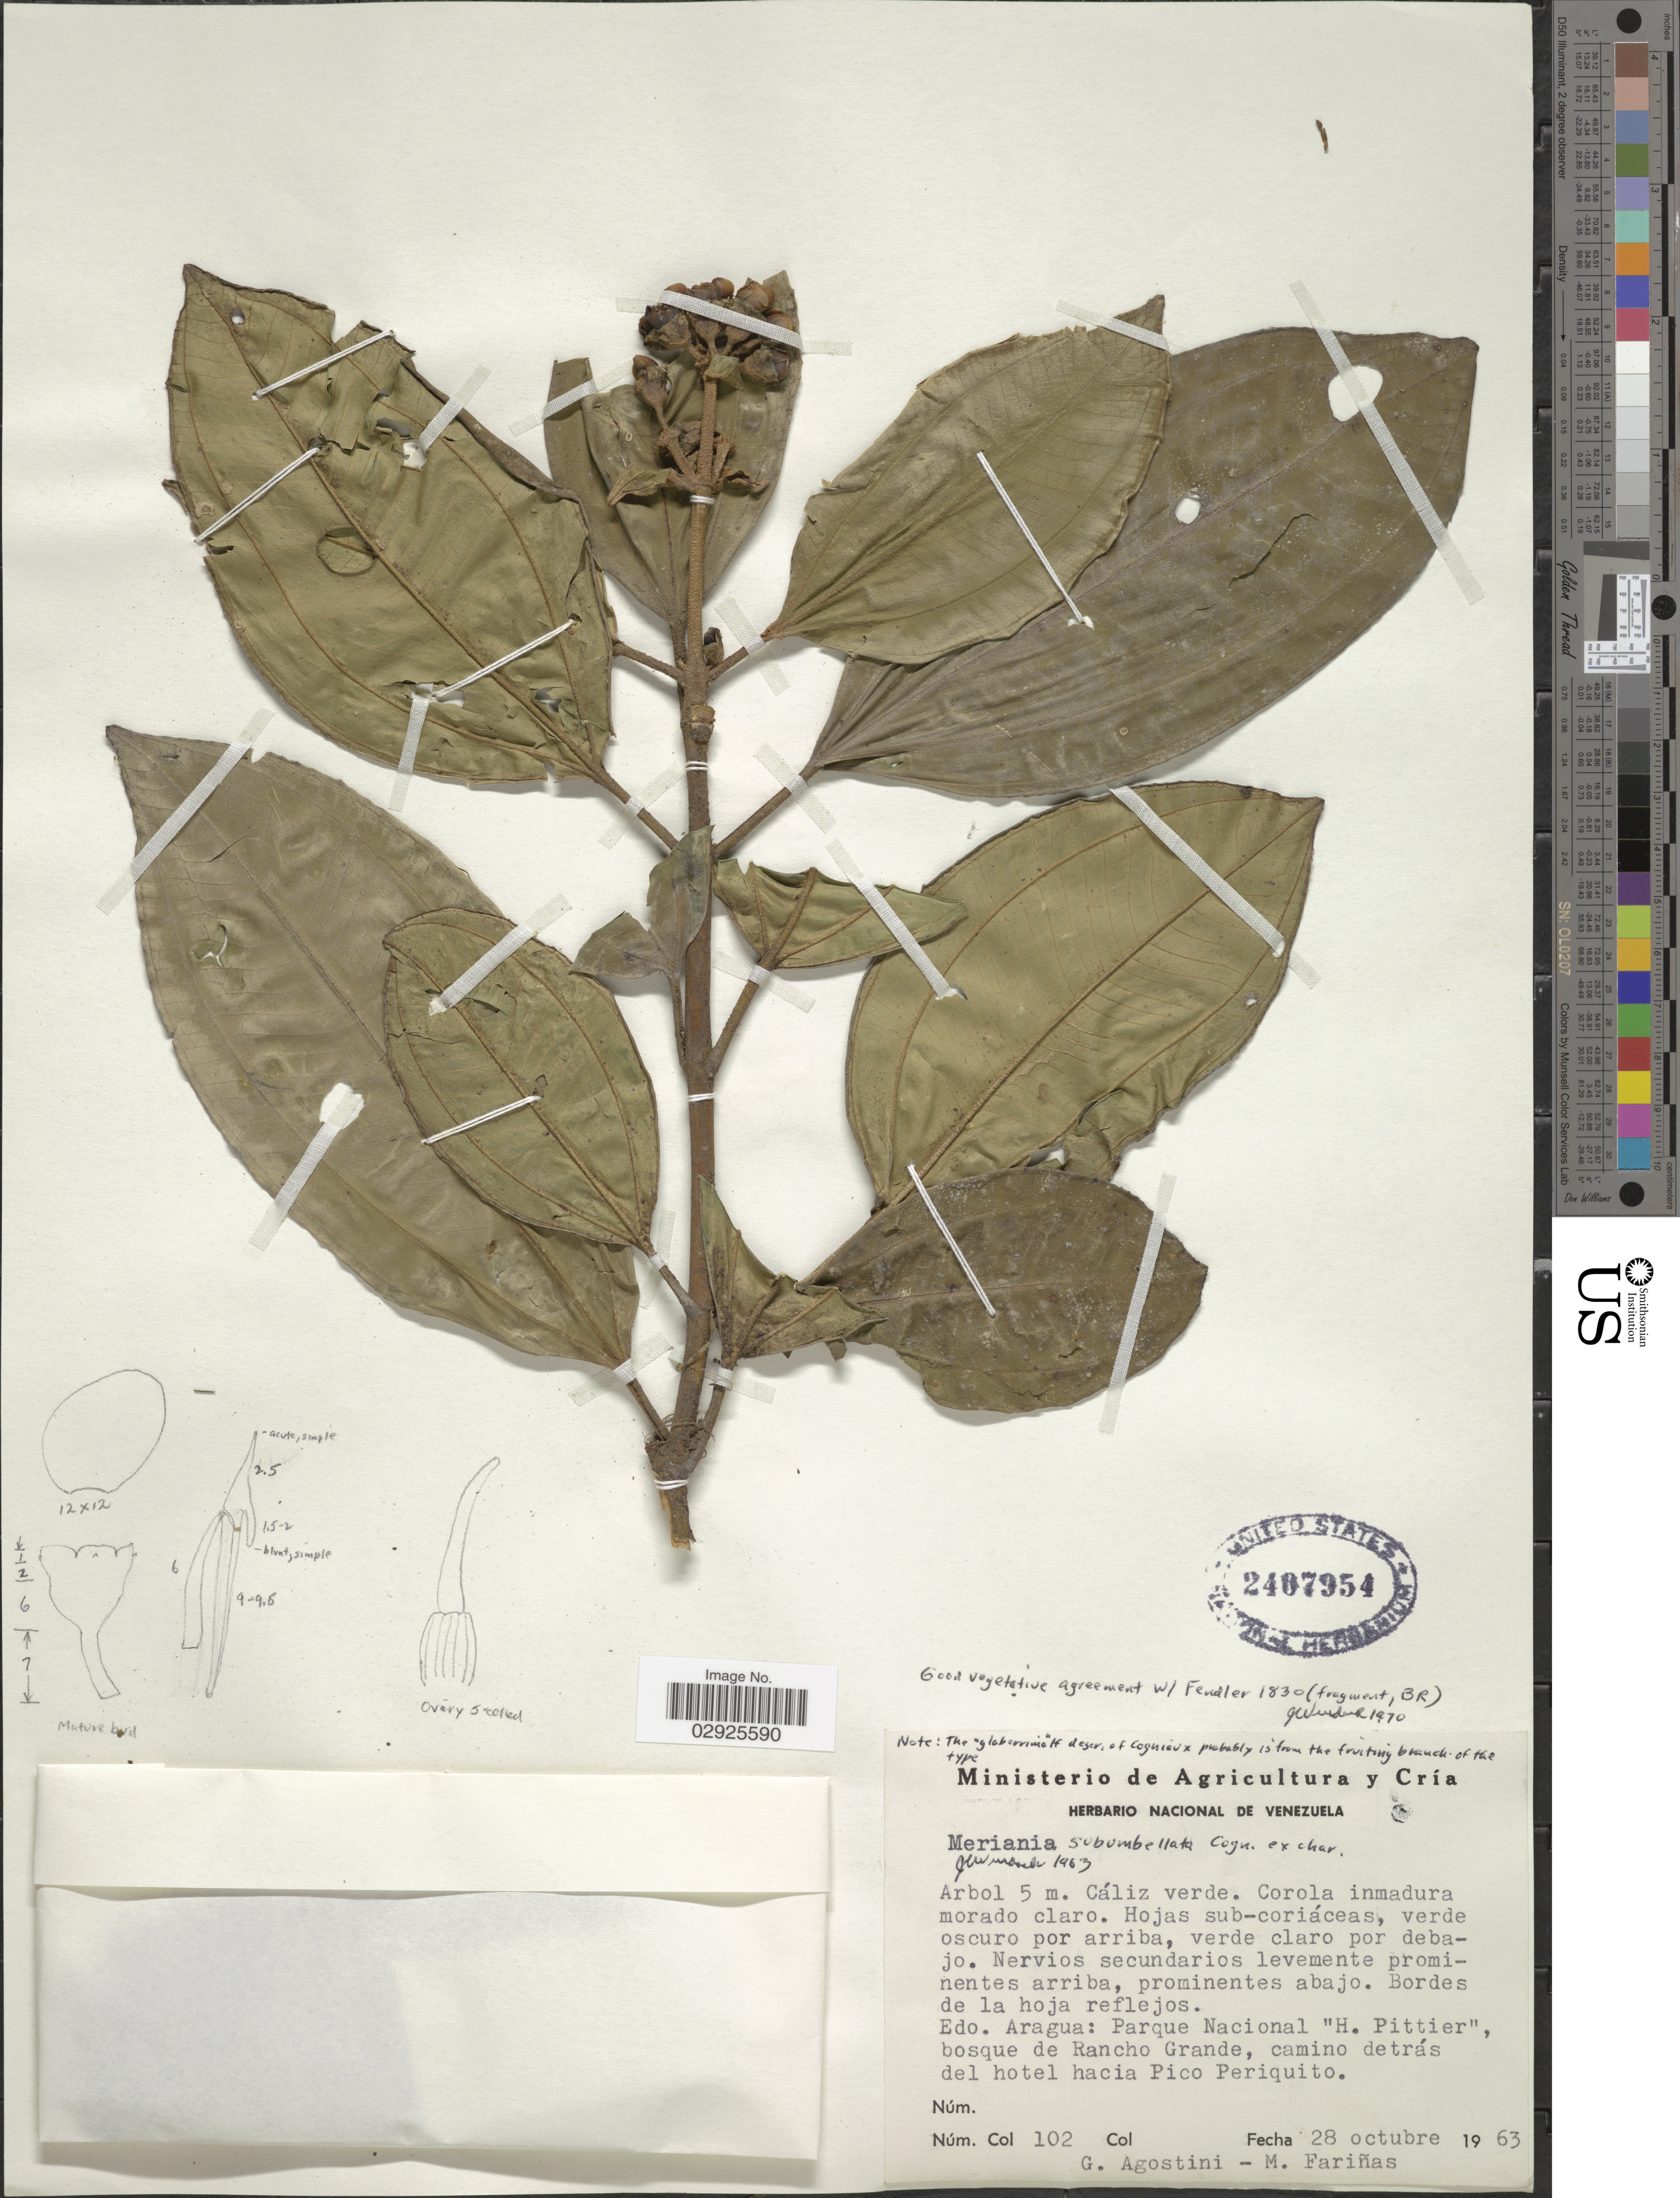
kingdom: Plantae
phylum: Tracheophyta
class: Magnoliopsida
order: Myrtales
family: Melastomataceae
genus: Meriania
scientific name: Meriania subumbellata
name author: Cogn.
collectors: G. Agostini & M. Fariñas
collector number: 102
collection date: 1963-10-28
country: Venezuela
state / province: Aragua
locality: Parque Nacional "H. Pittier", bosque de Rancho Grande, camino detrás del hotel hacia Pico Periquito.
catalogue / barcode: US 2407954